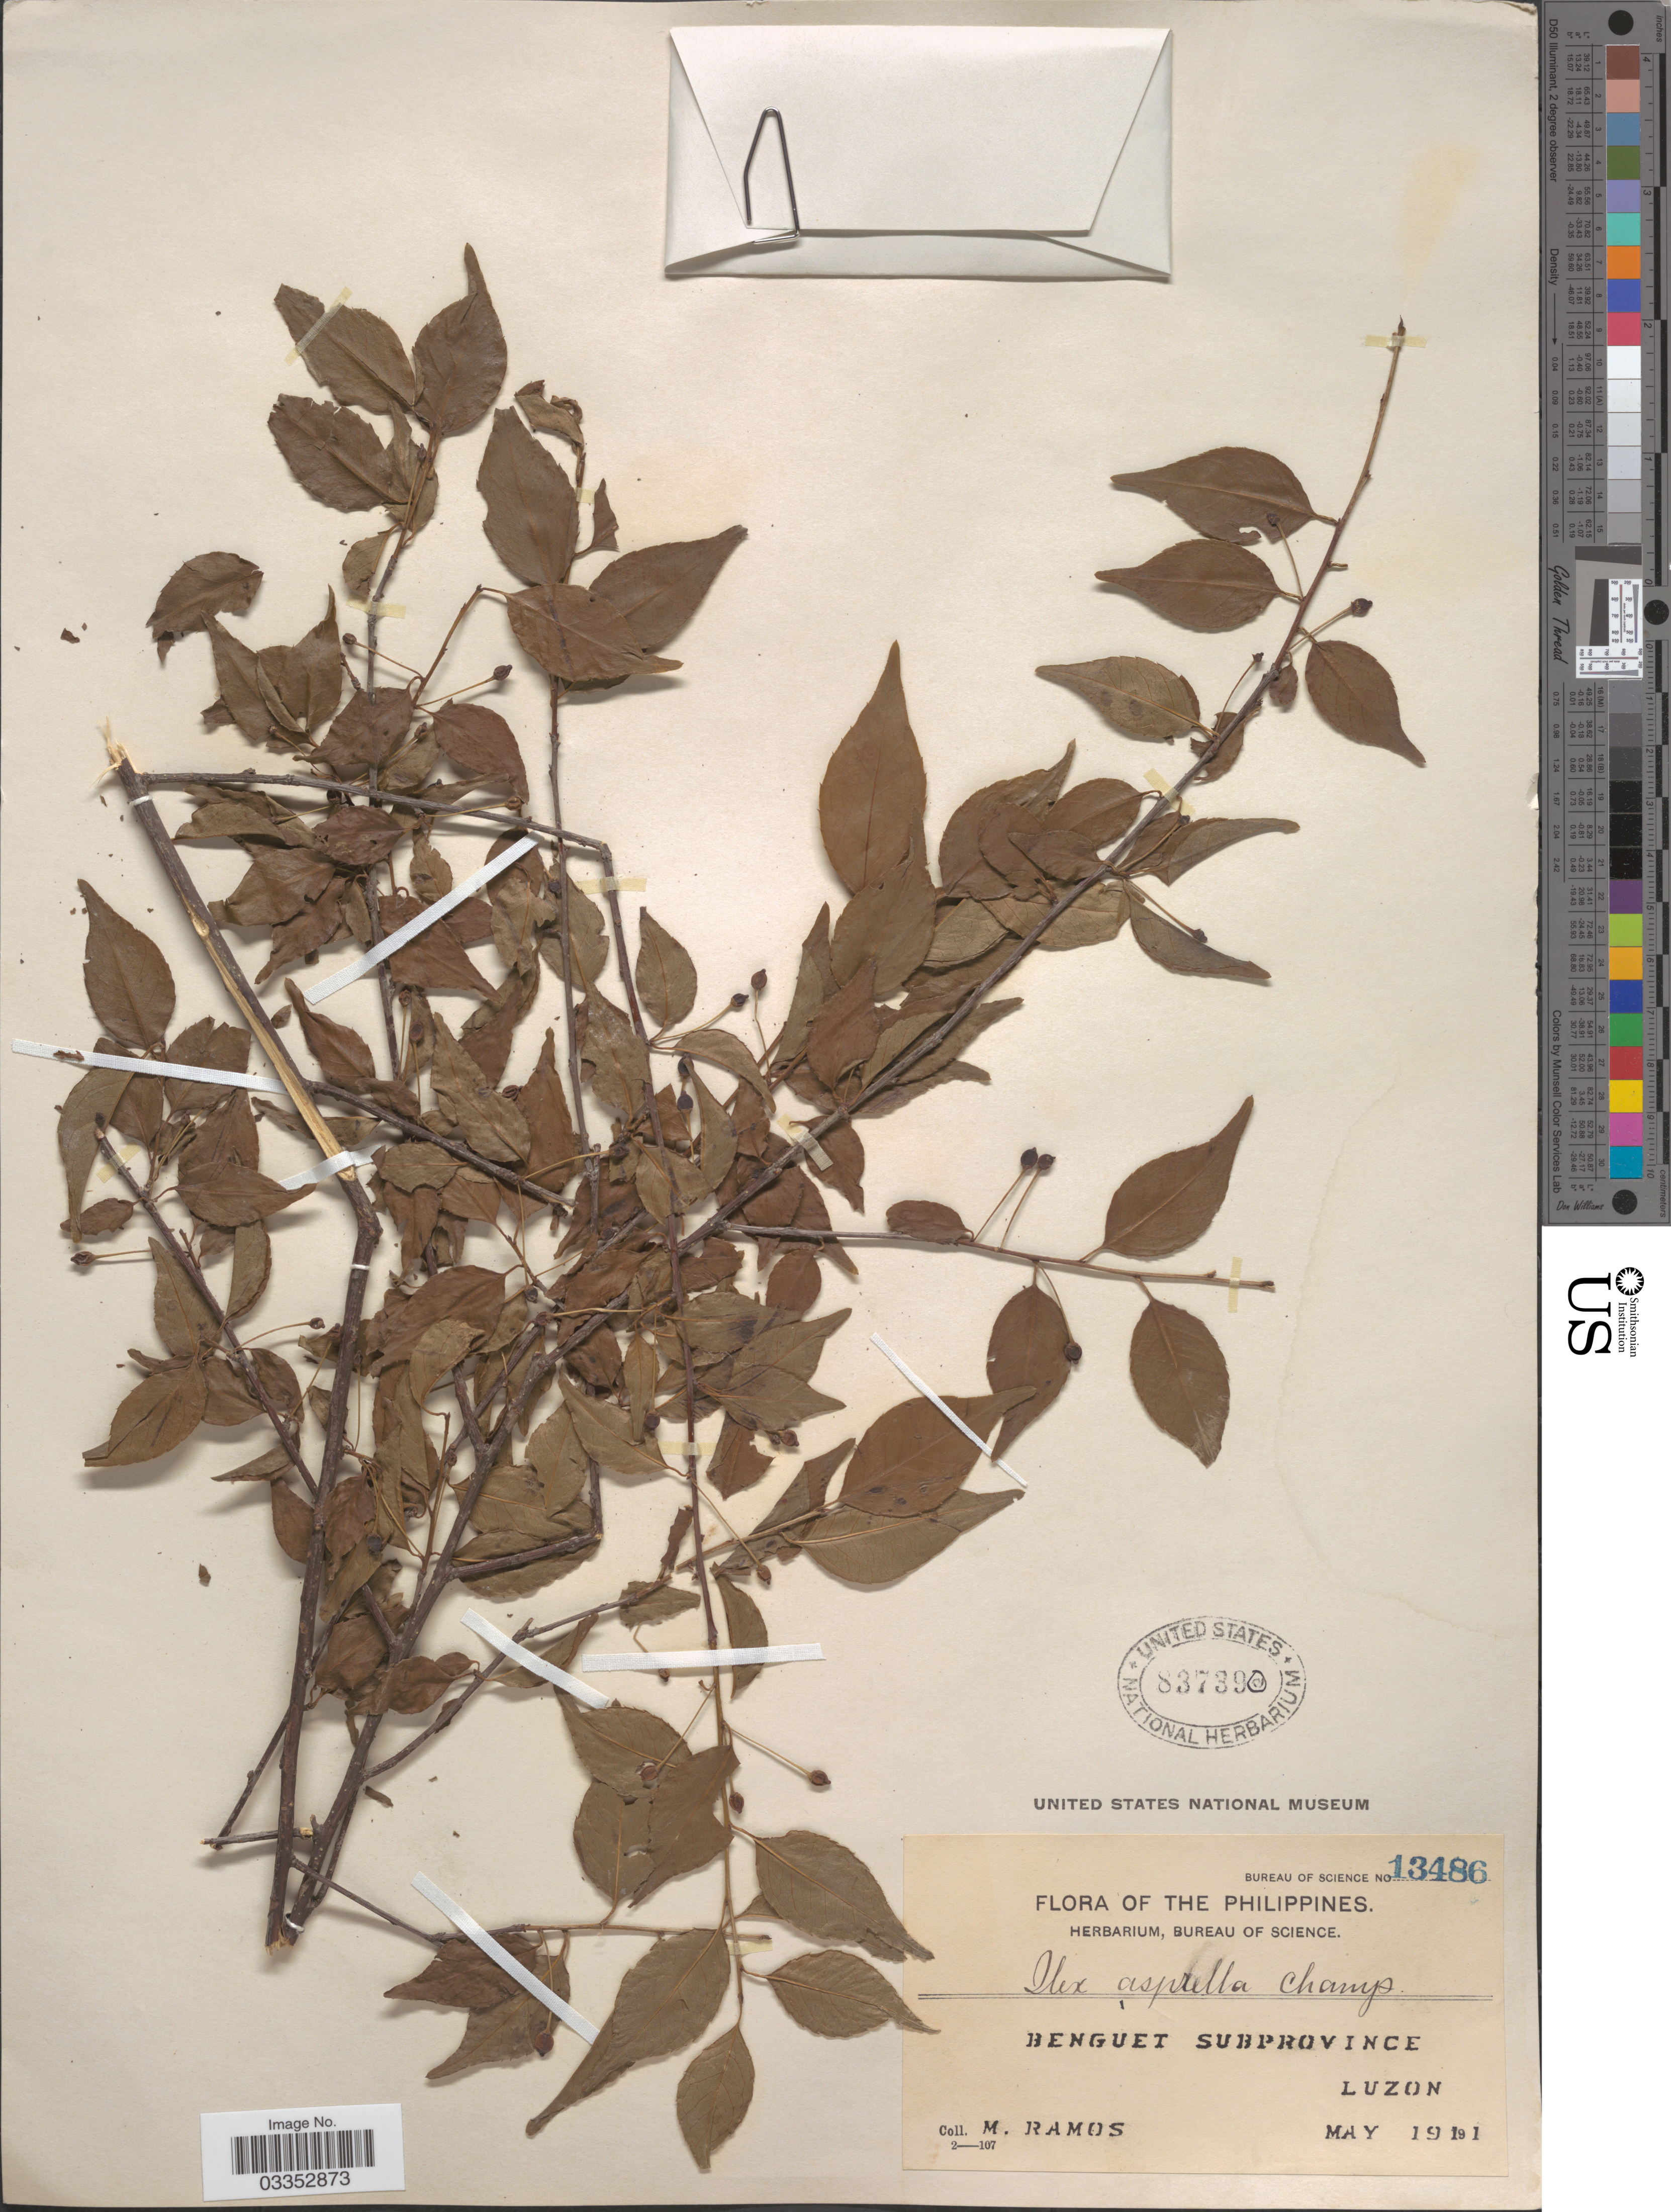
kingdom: Plantae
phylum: Tracheophyta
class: Magnoliopsida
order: Aquifoliales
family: Aquifoliaceae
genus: Ilex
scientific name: Ilex asprella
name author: Champ. ex Benth.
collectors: M. Ramos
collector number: Bureau of Science 13486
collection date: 1911-05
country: Philippines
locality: Benguet Subprovince, Luzon.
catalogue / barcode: US 837390